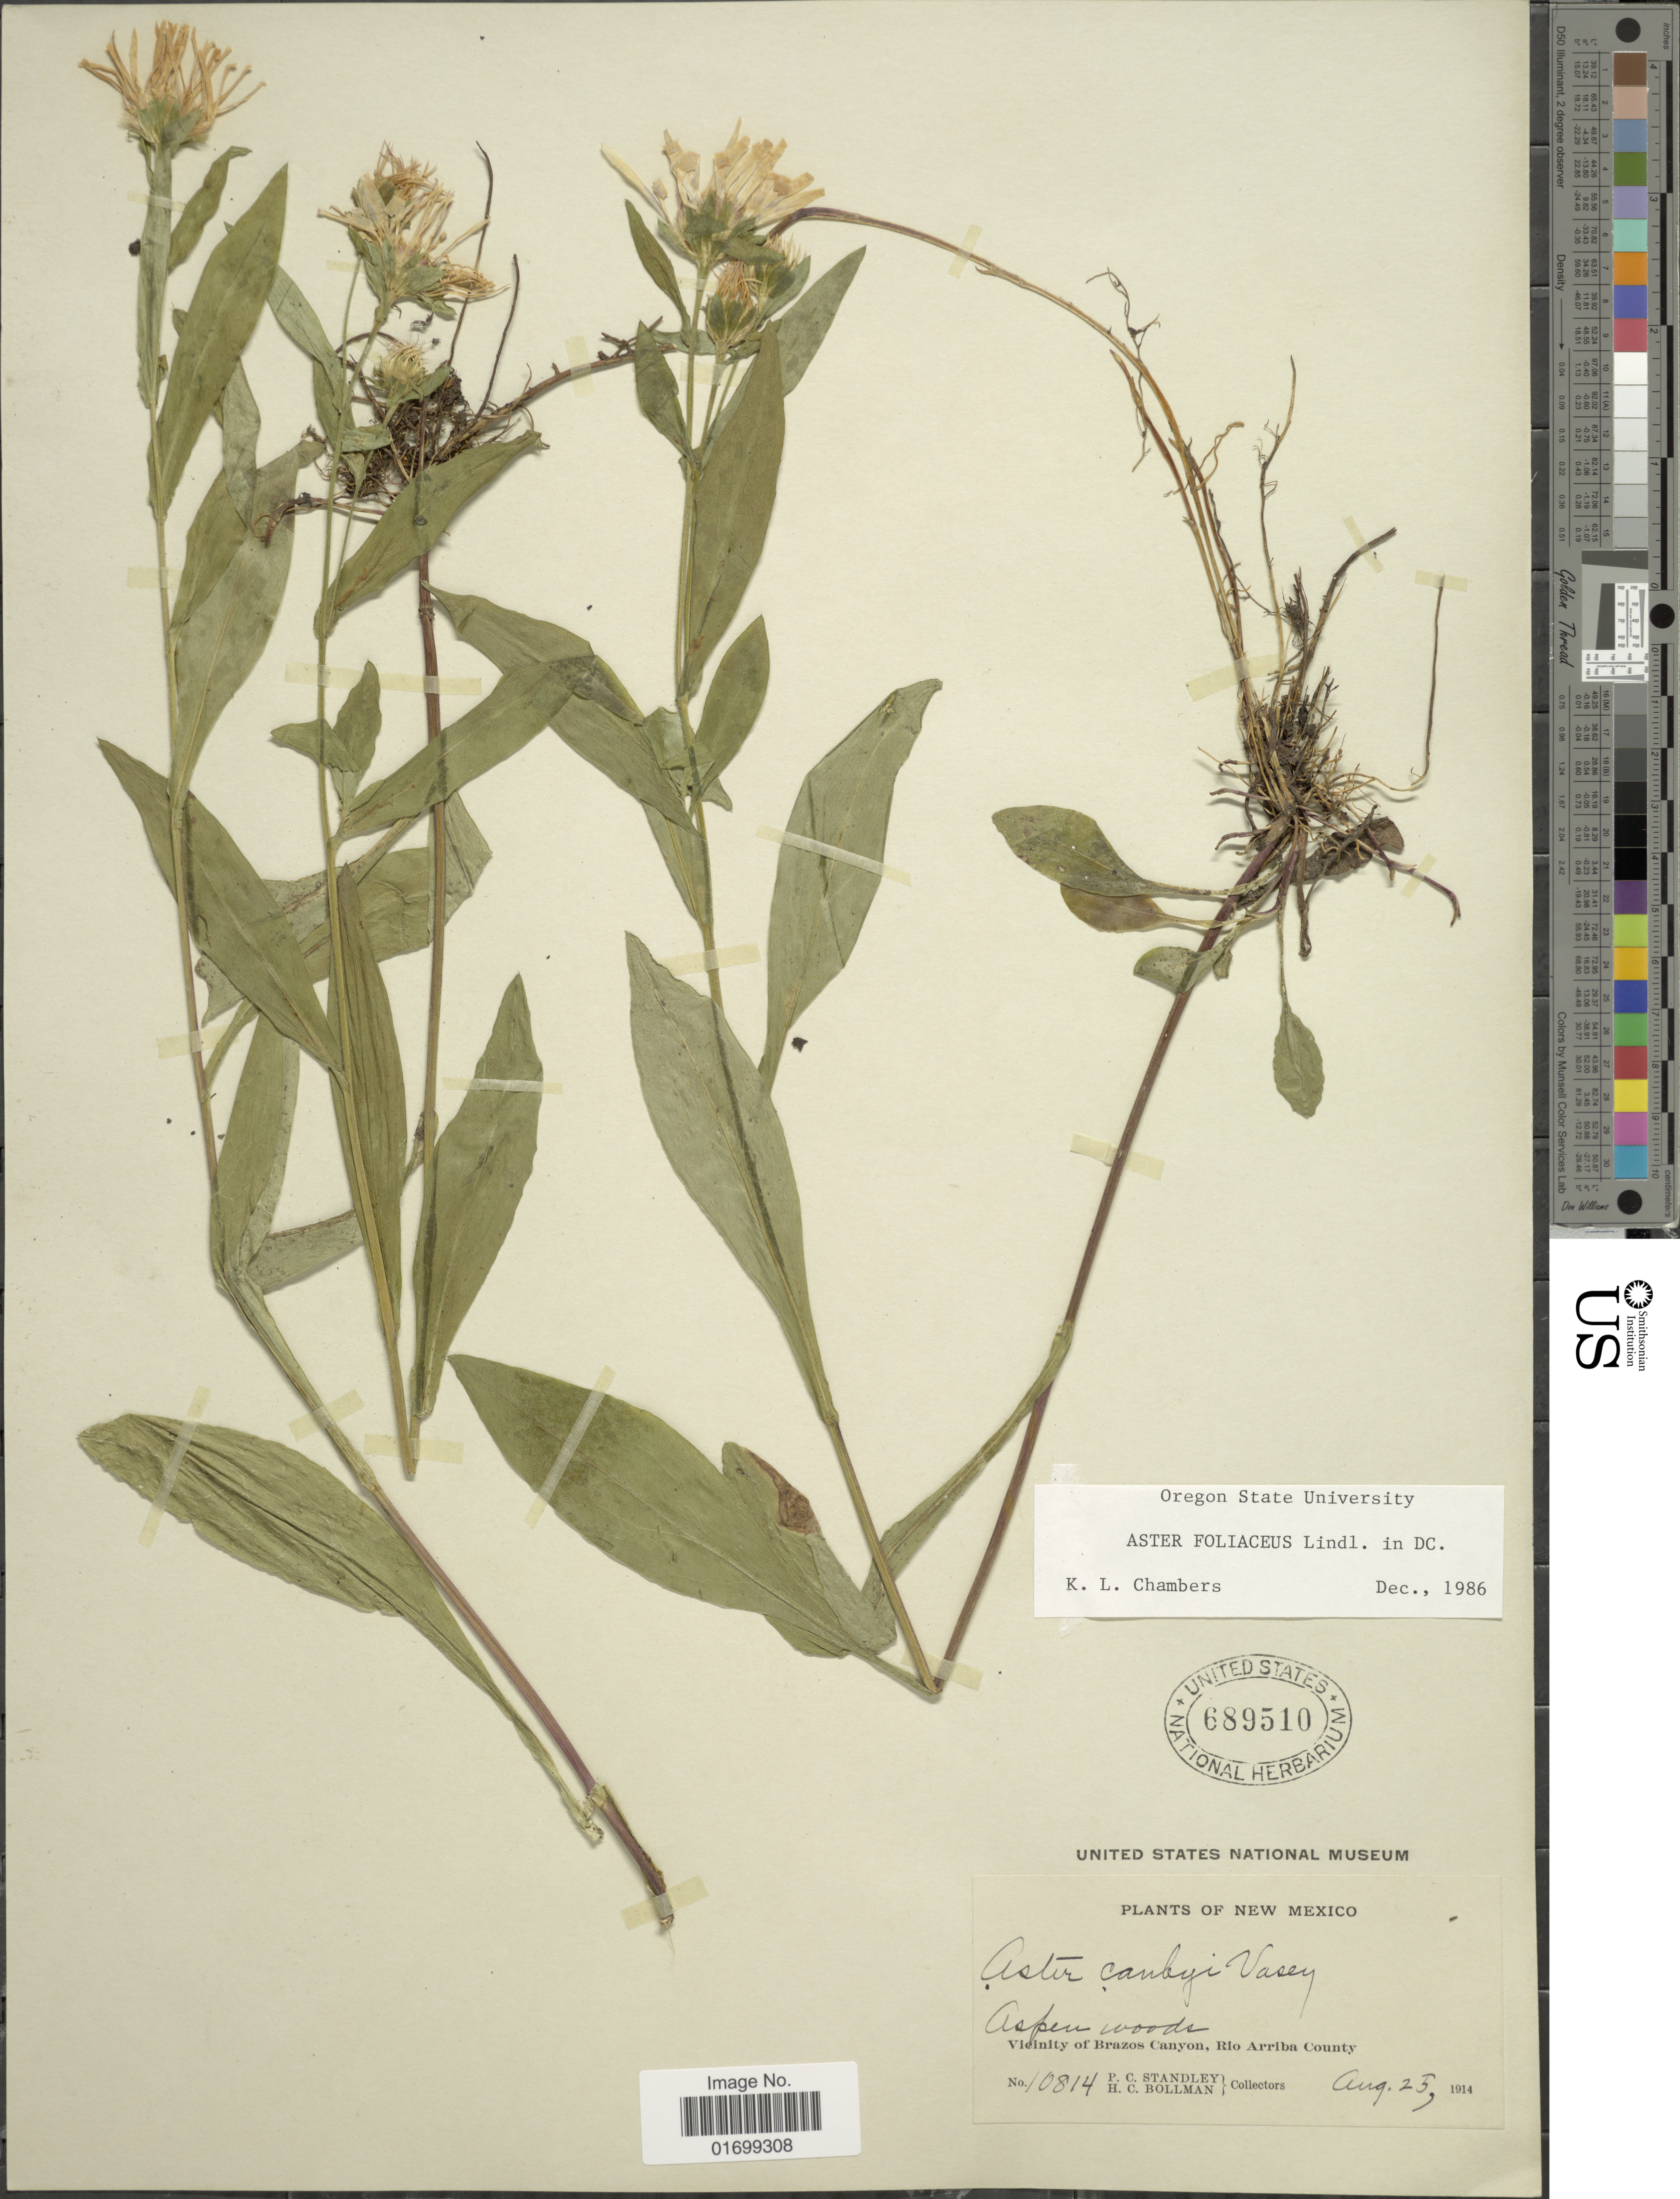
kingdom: Plantae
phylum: Tracheophyta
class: Magnoliopsida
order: Asterales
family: Asteraceae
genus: Symphyotrichum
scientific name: Symphyotrichum foliaceum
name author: (Lindl. ex DC.) G.L. Nesom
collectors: P. Standely & H. C. Bollman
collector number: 10814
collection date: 1914-08-25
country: United States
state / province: New Mexico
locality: Aspen woods, vicinity of Brazos Canyon, Rio Arriba County.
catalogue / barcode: US 689510